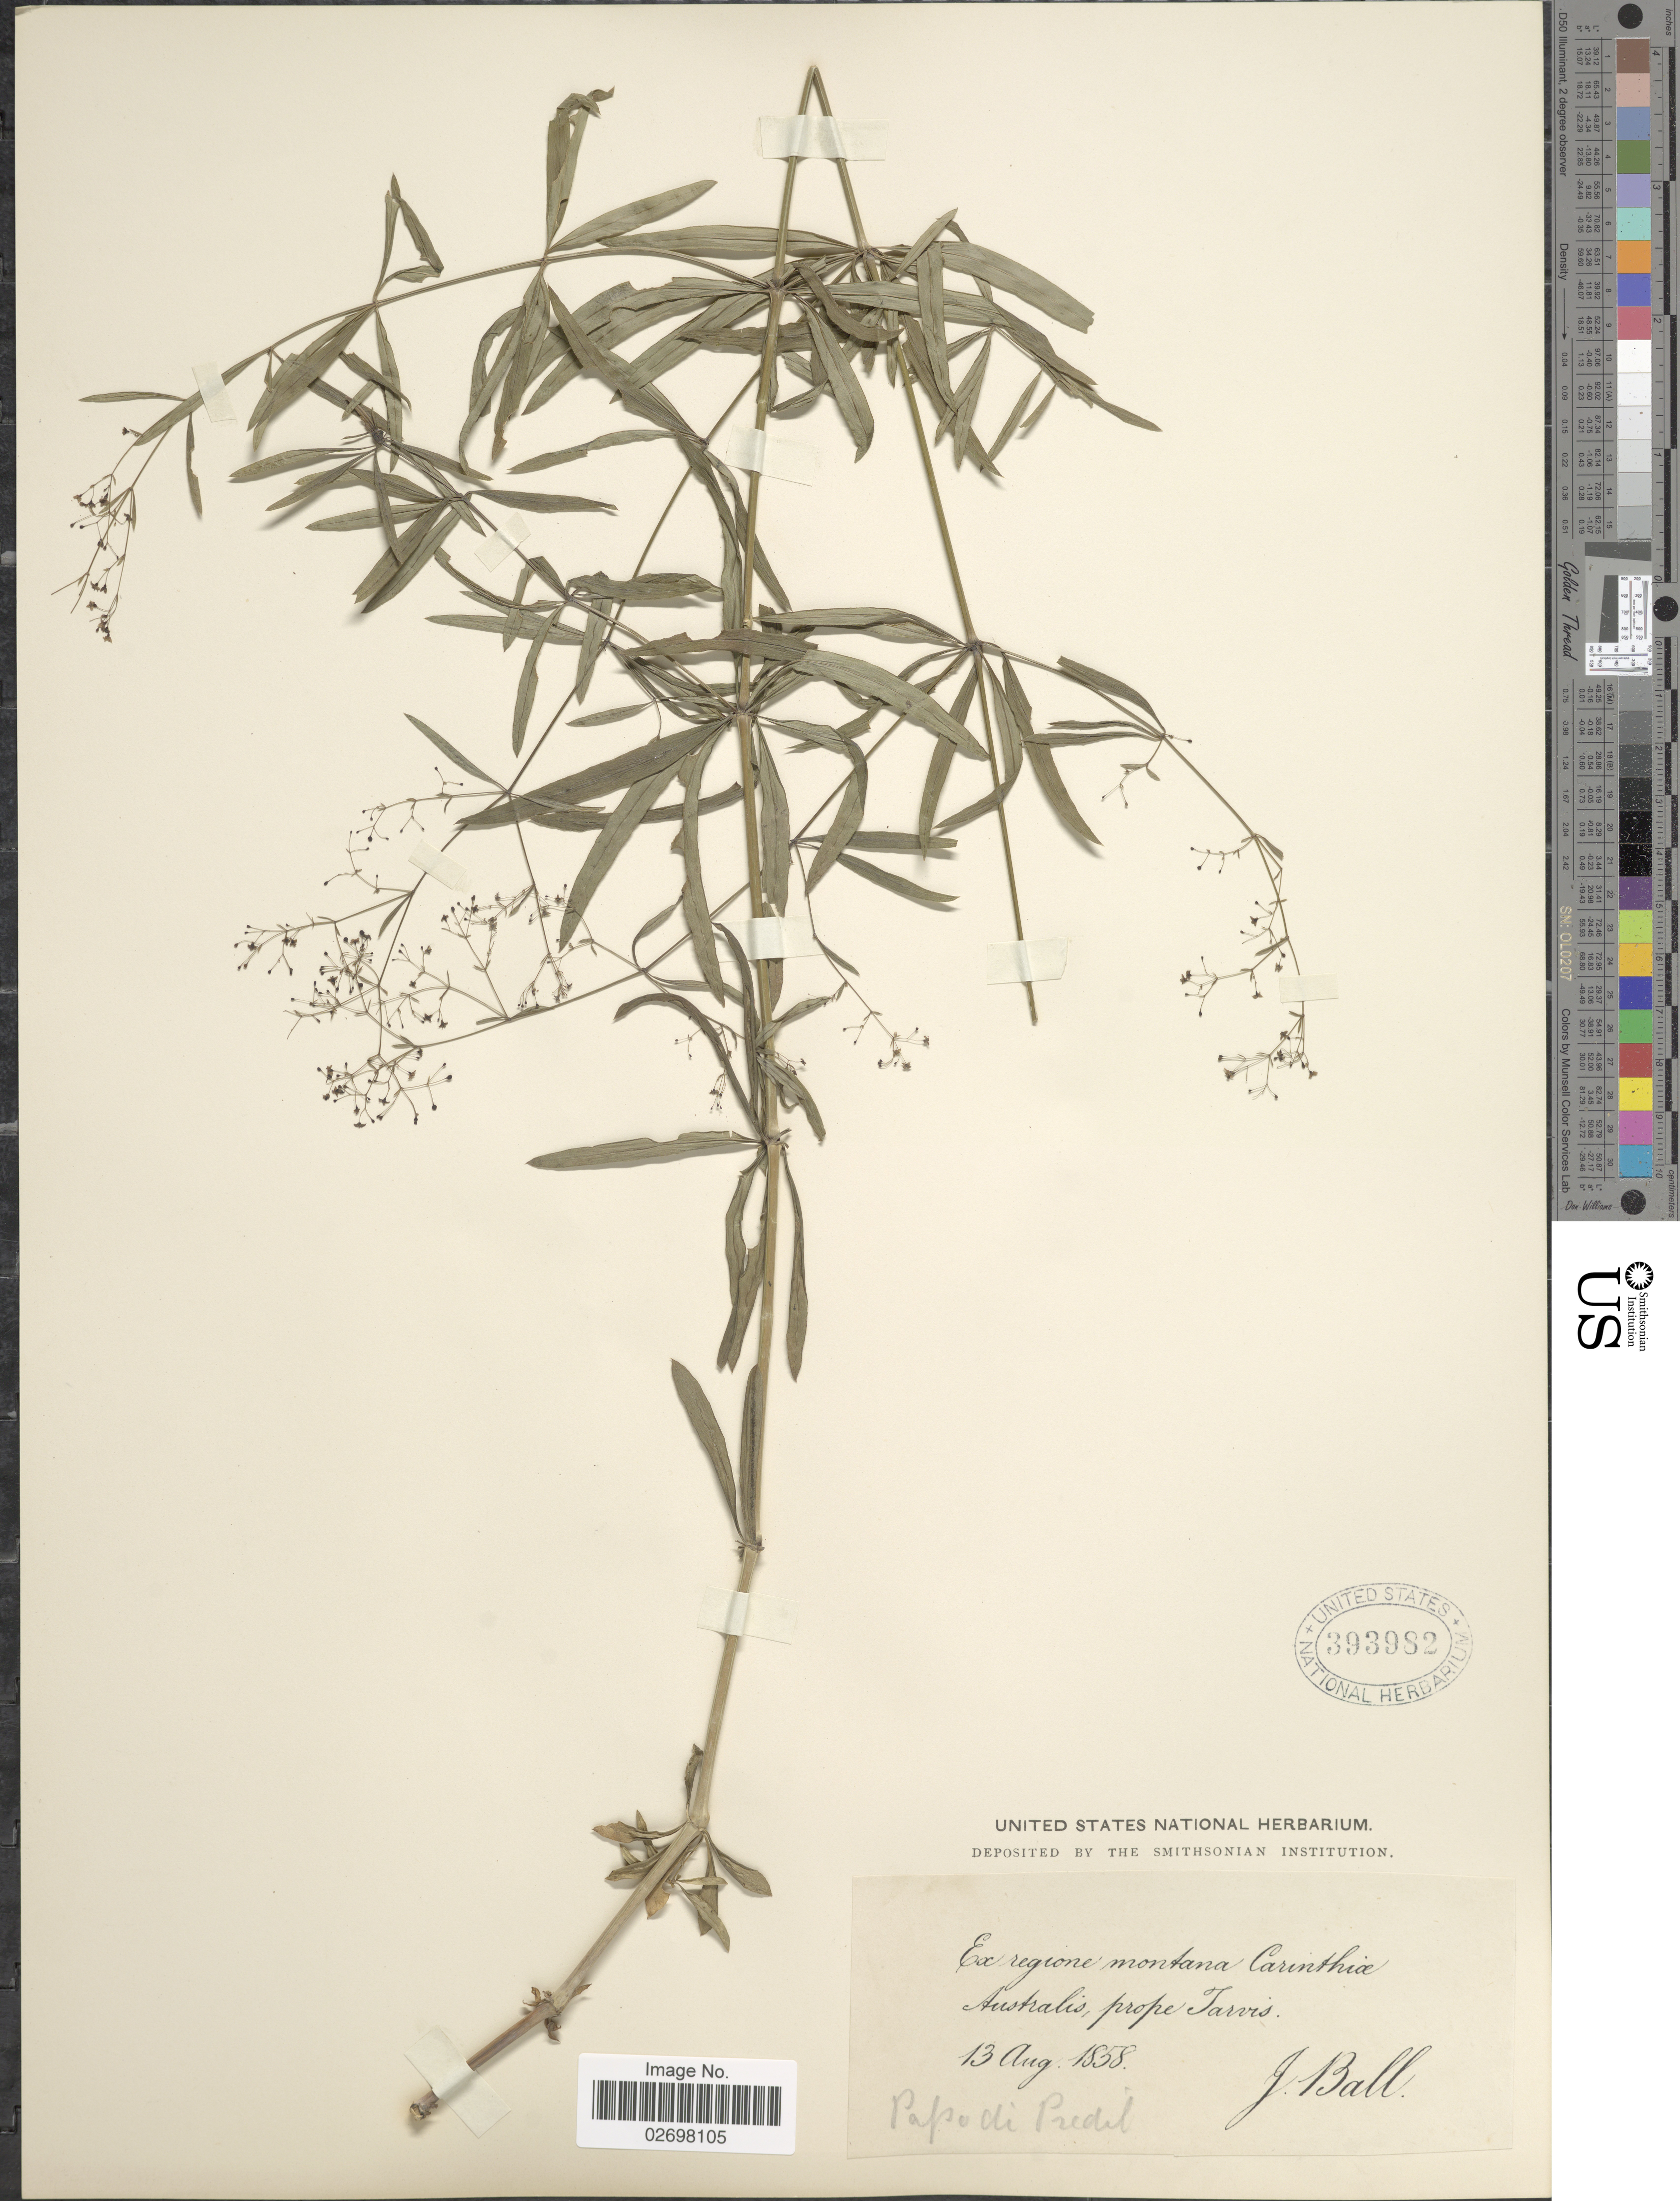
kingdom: Plantae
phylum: Tracheophyta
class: Magnoliopsida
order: Gentianales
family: Rubiaceae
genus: Galium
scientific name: Galium sp.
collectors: J. Ball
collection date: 1858-08-13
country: Italy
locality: Regione montana Carinthiæ Australis, prope Tarvis, Papo [Passo] di Predil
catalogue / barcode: US 393982